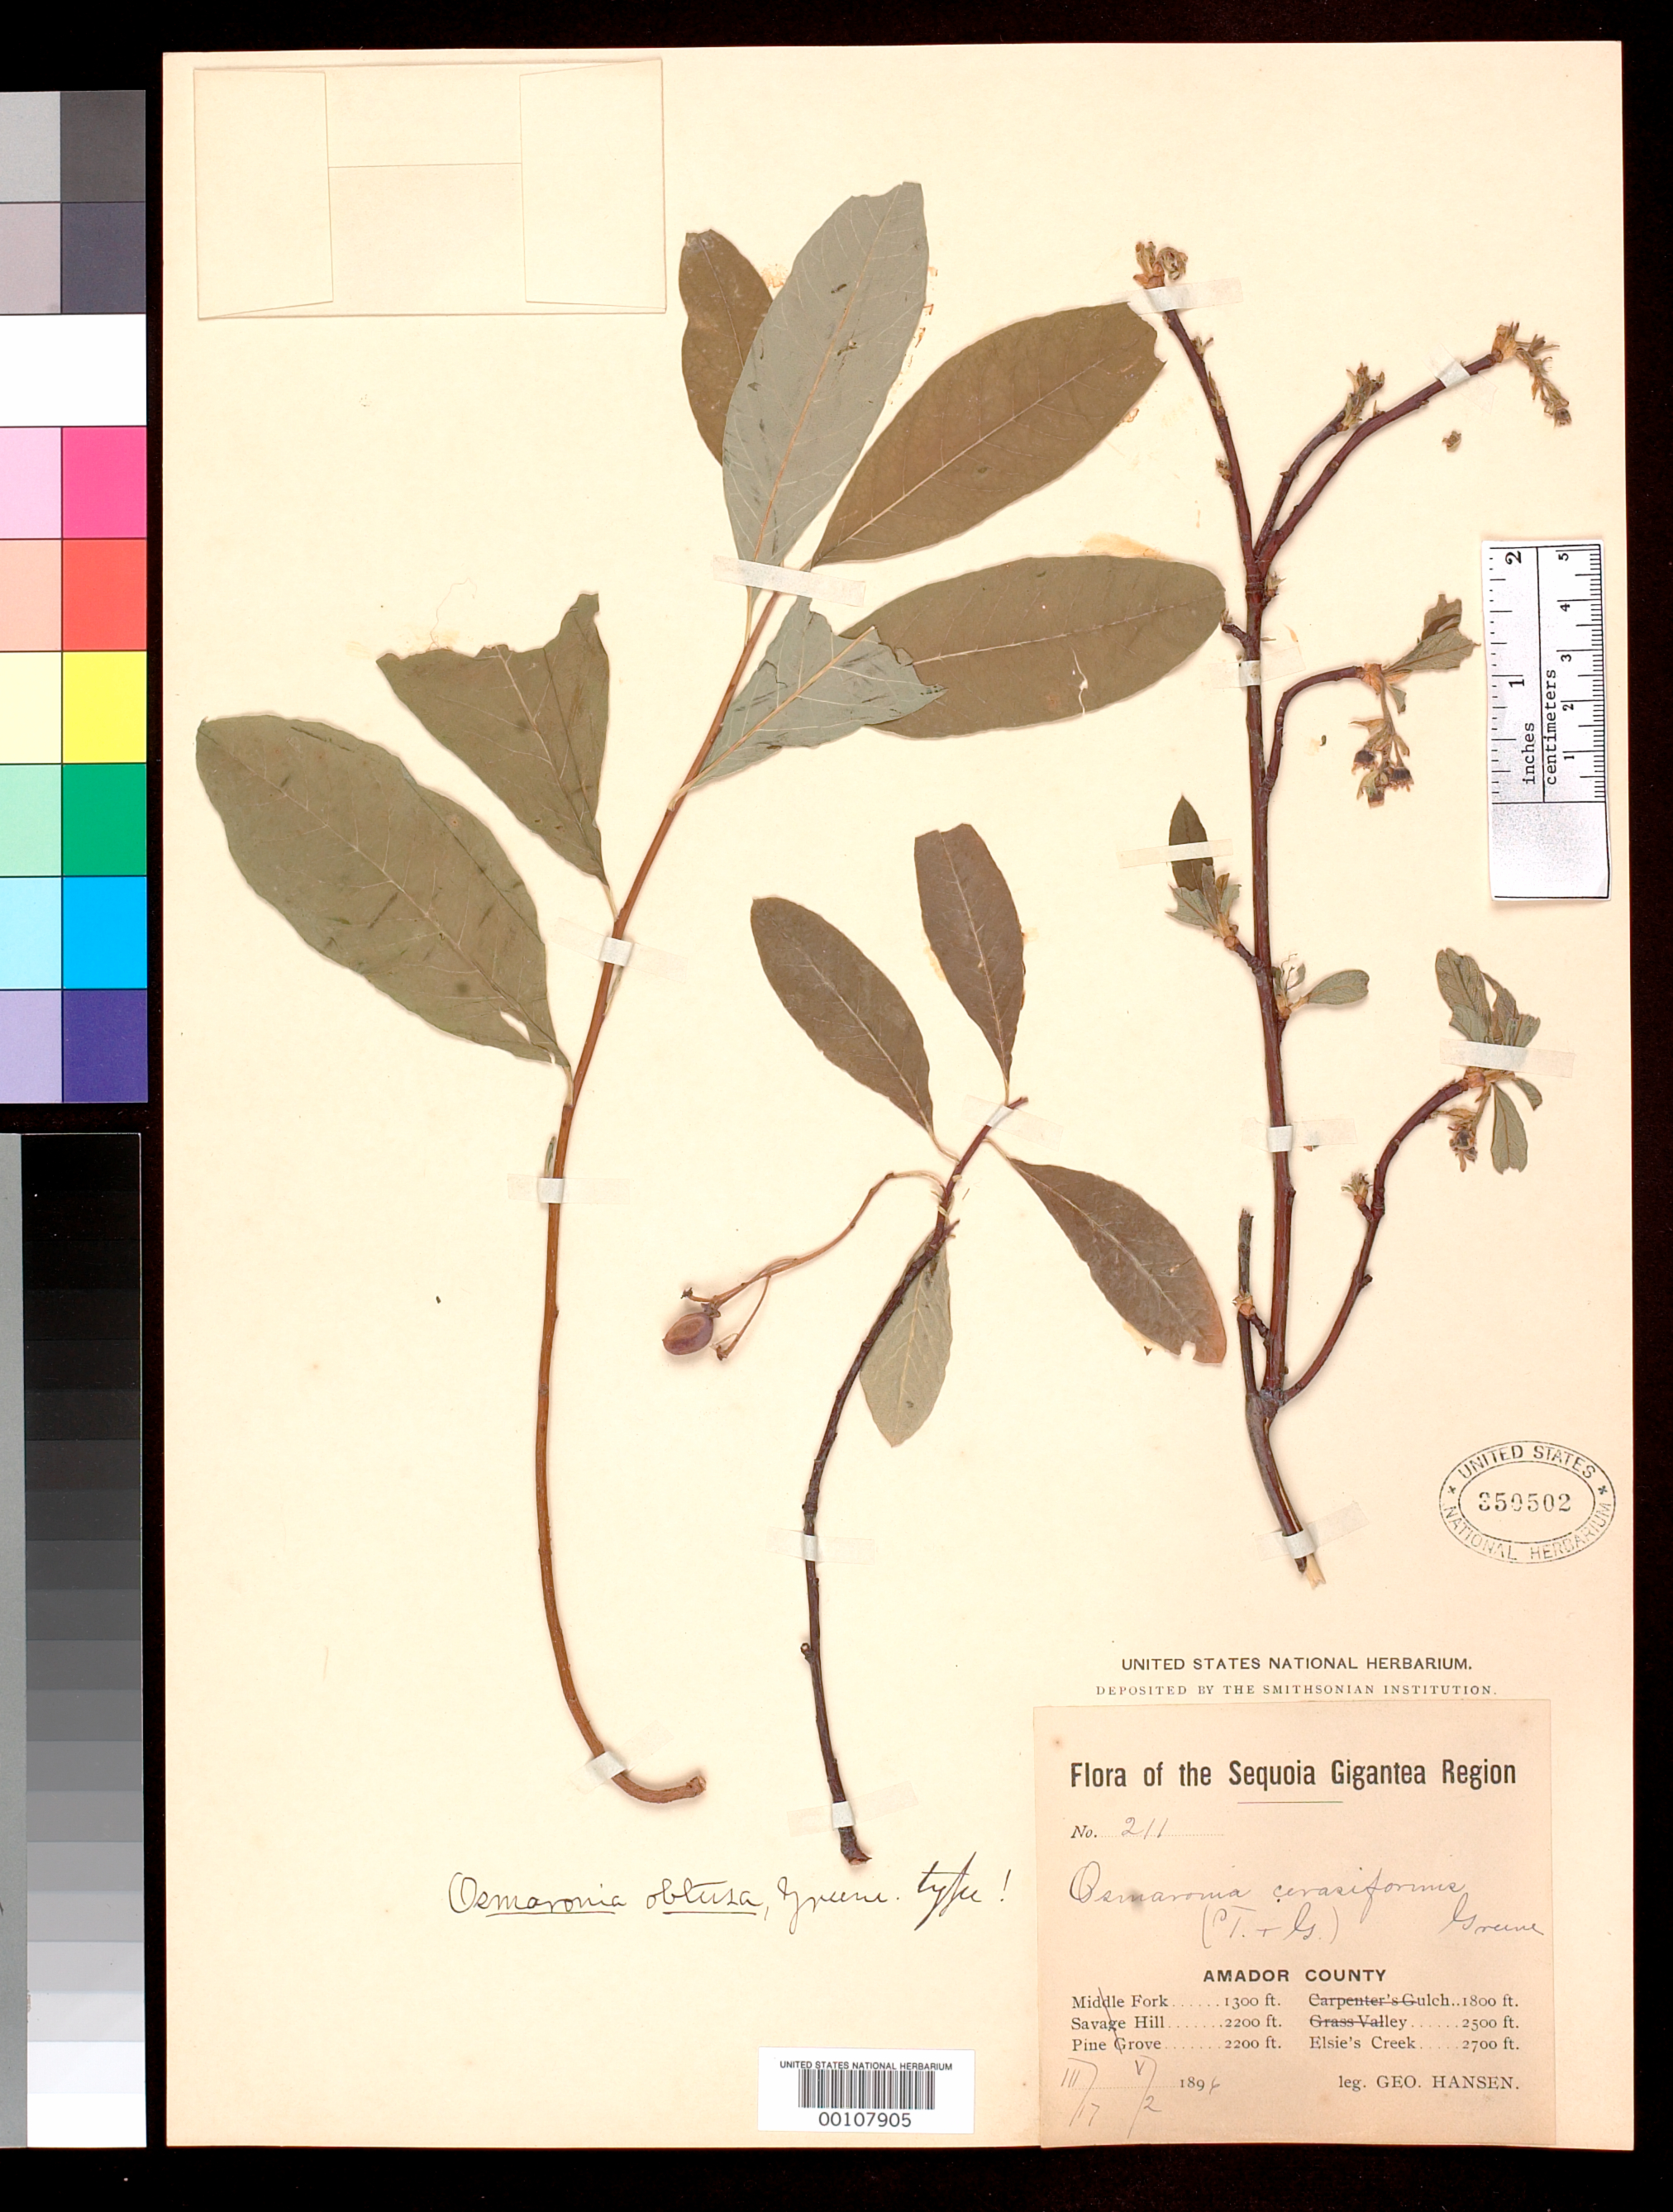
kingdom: Plantae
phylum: Tracheophyta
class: Magnoliopsida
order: Rosales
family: Rosaceae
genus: Osmaronia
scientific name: Osmaronia obtusa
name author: Greene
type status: Holotype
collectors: G. Hansen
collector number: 211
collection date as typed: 1896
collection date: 1896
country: United States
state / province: California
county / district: Amador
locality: Elsie's Creek.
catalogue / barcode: US 350502